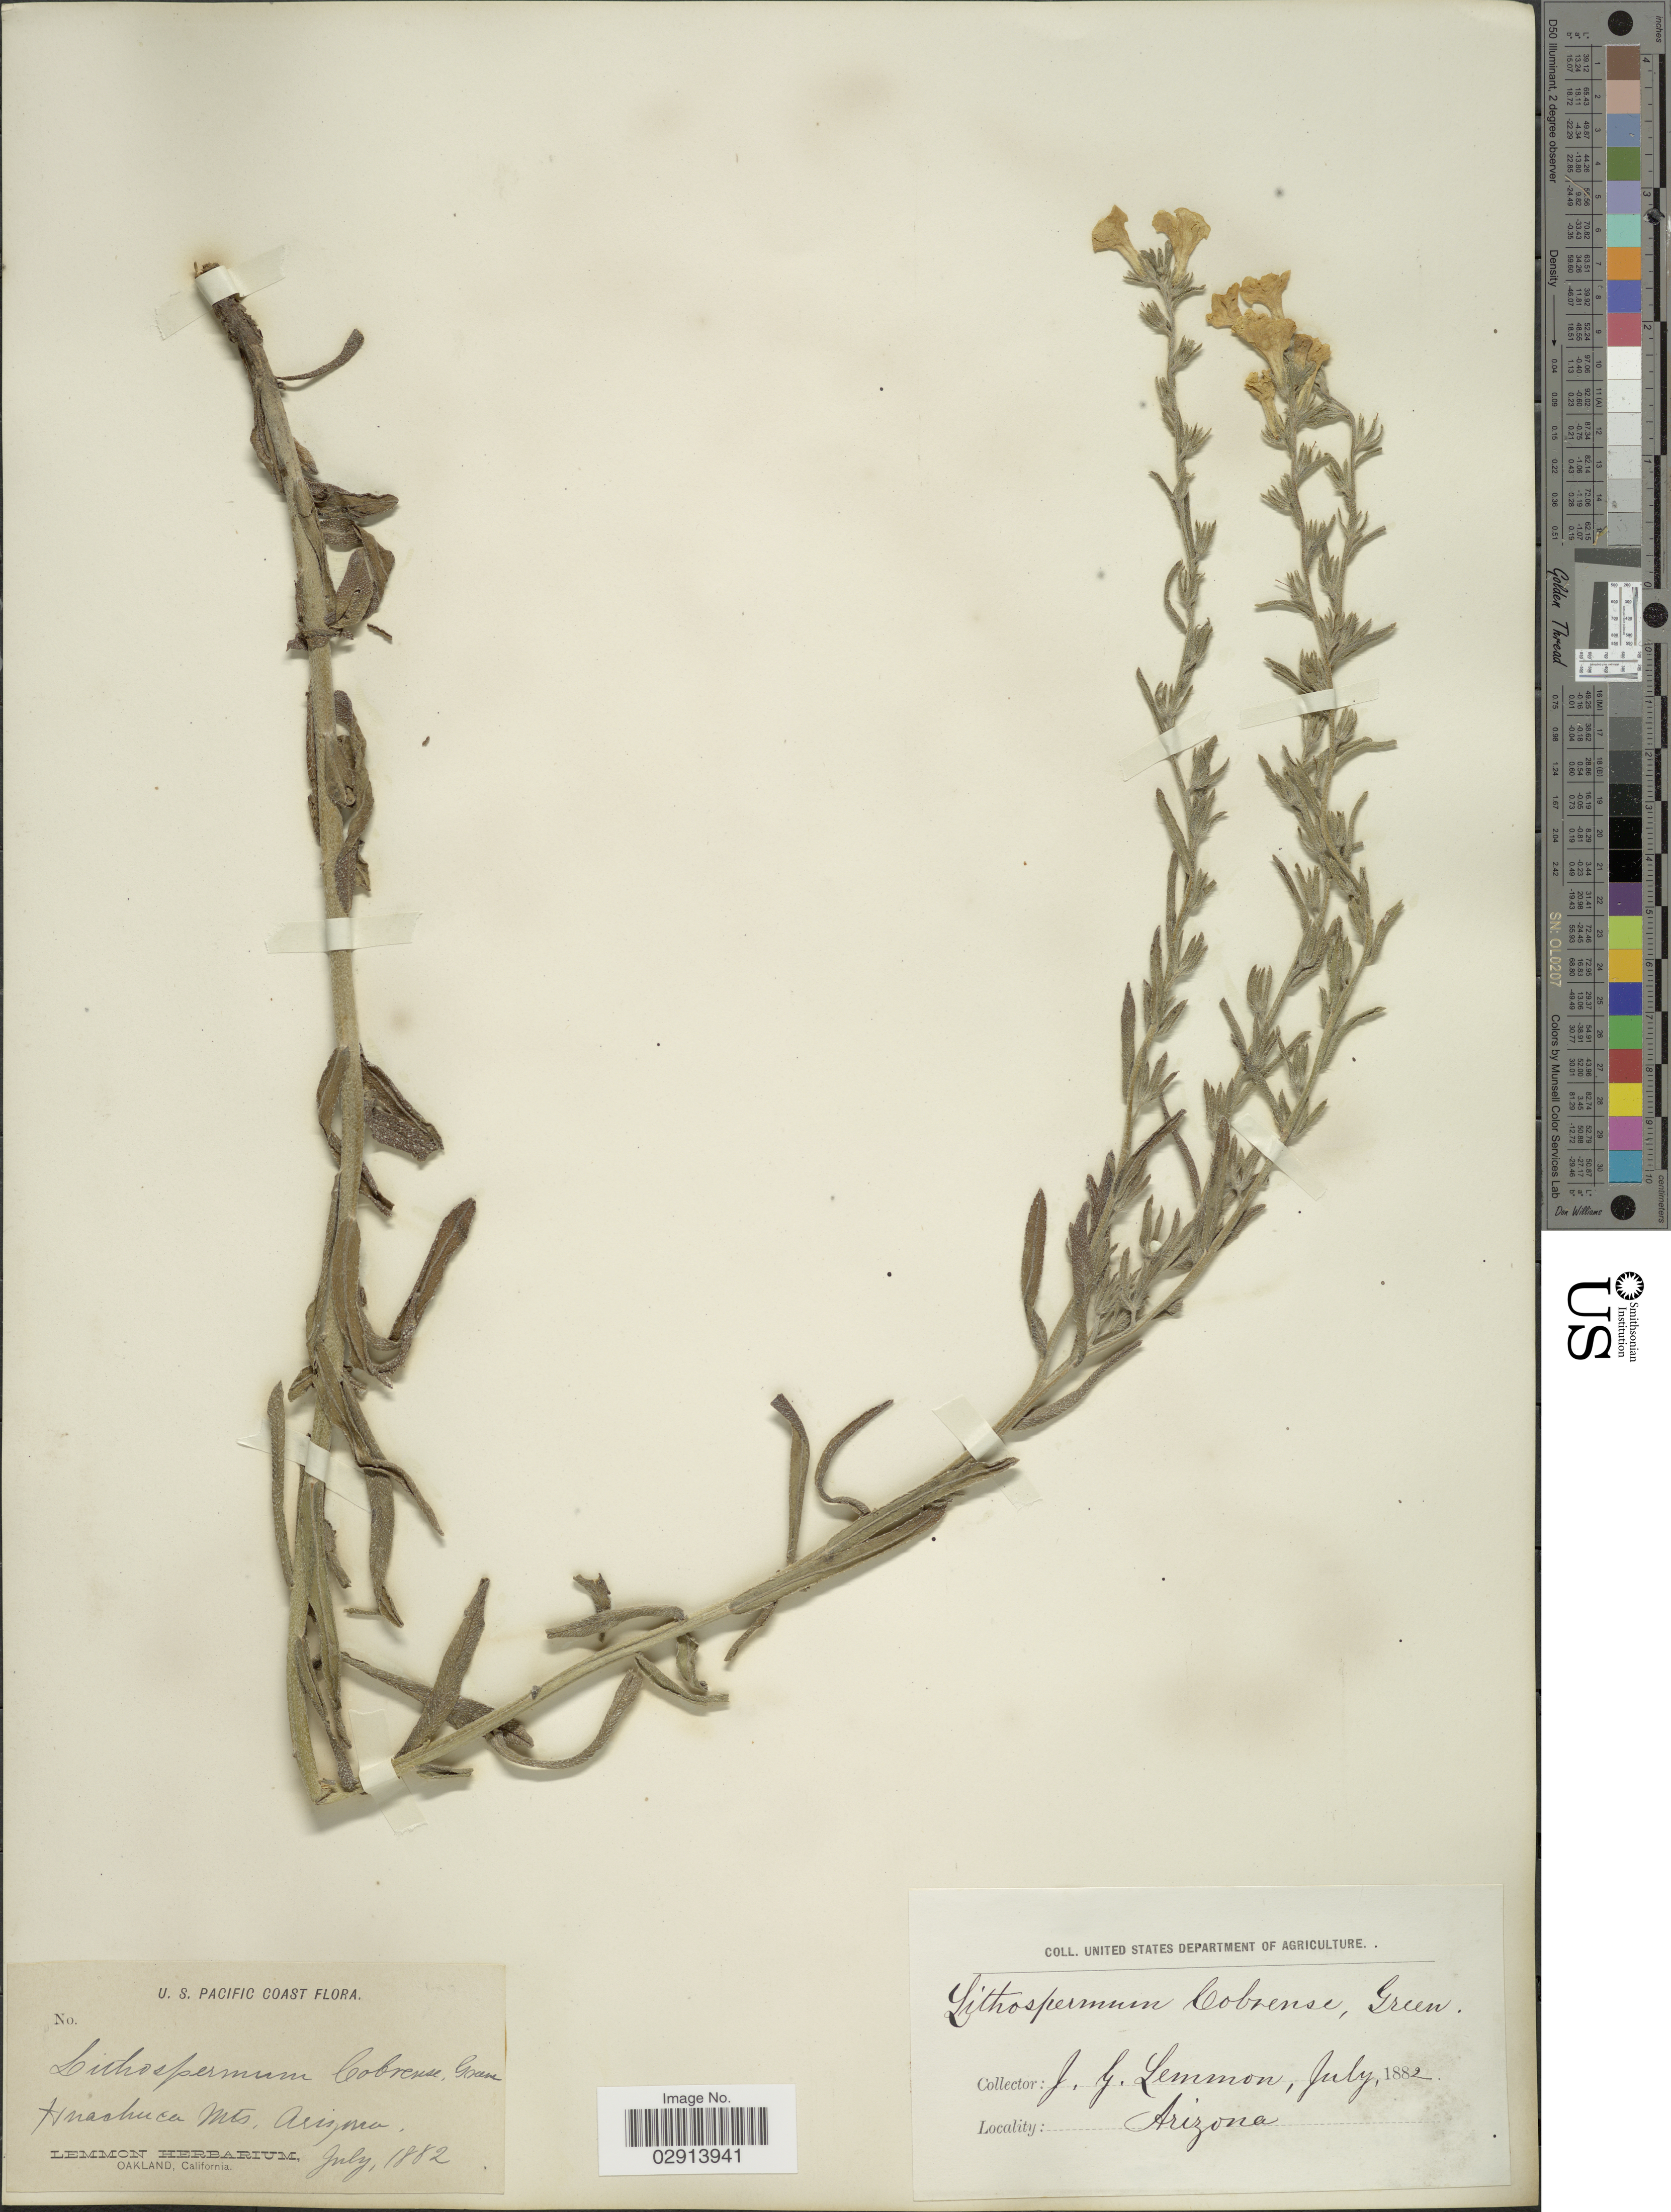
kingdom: Plantae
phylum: Tracheophyta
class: Magnoliopsida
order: Boraginales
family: Boraginaceae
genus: Lithospermum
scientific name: Lithospermum cobrense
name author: Greene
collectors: J. Lemmon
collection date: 1882-07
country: United States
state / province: Arizona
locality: U.S. Pacific Coast. Huachuca Mts.